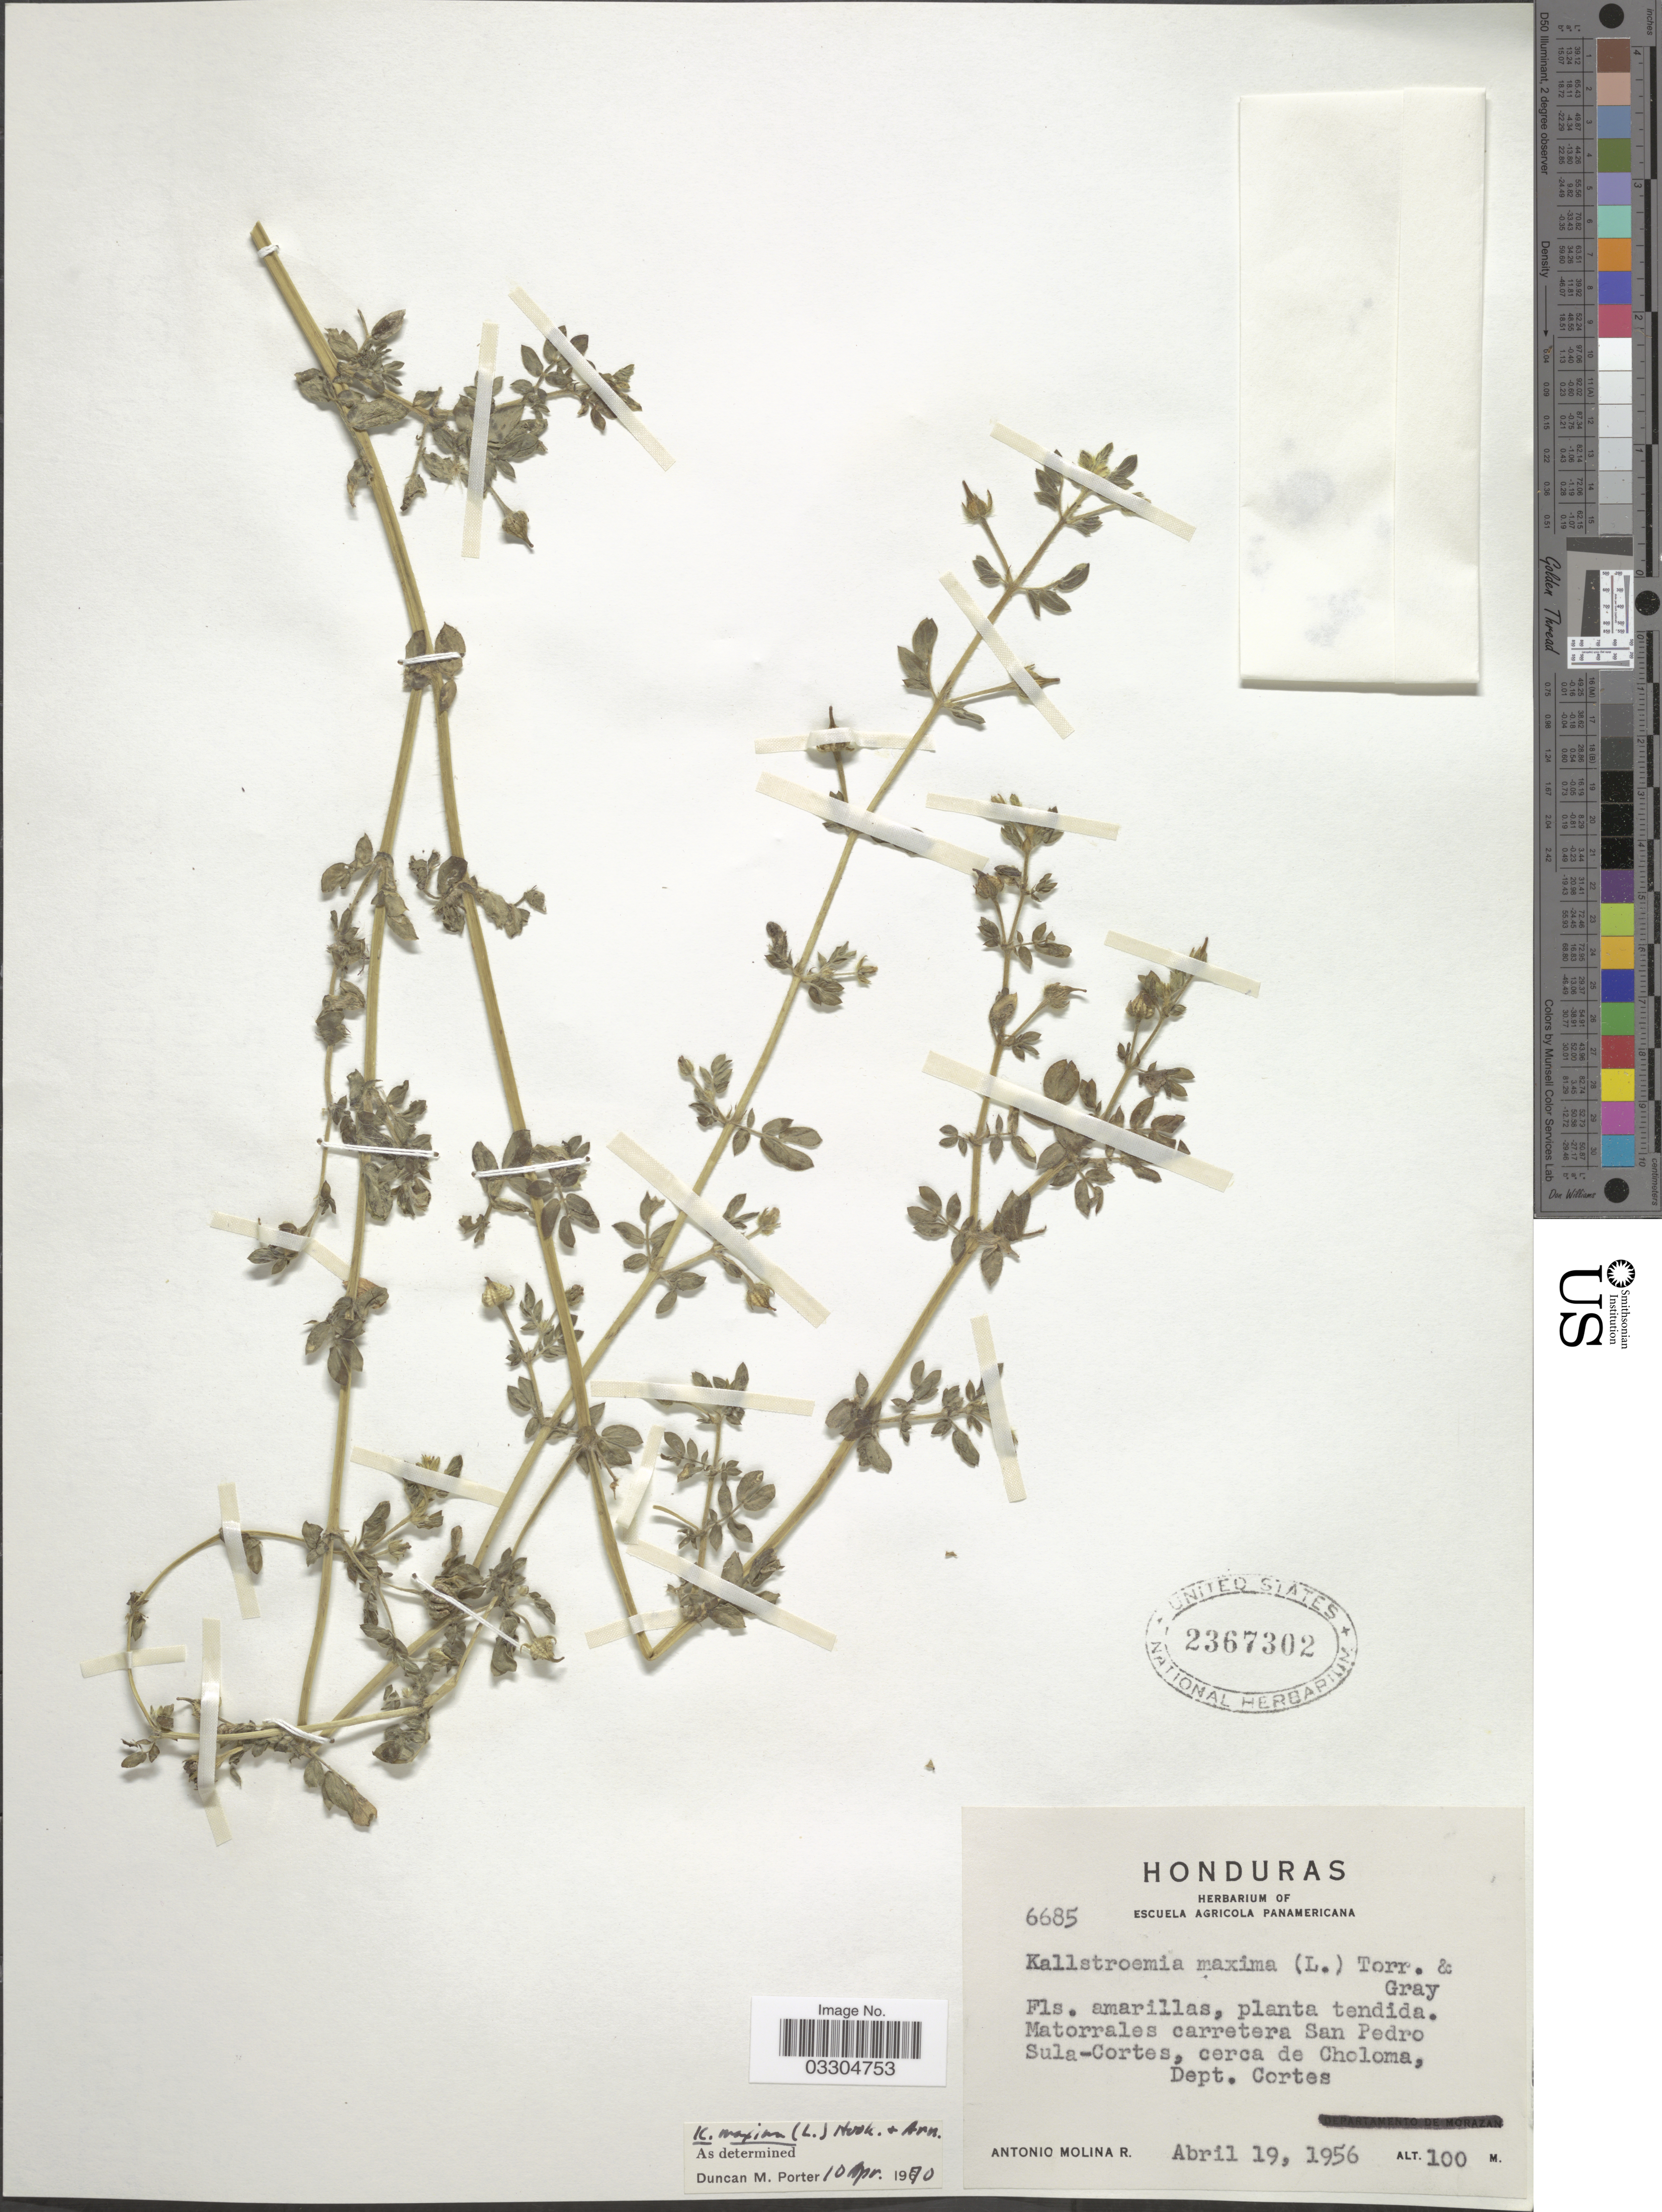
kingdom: Plantae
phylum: Tracheophyta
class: Magnoliopsida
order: Zygophyllales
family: Zygophyllaceae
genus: Kallstroemia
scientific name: Kallstroemia maxima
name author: (L.) Hook. & Arn.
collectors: A. Molina R.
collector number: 6685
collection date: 1956-04-19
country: Honduras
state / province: Cortés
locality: Matorrales carretera San Pedro Sula-Cortes, cerca de Choloma, Dept. Cortes.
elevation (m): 100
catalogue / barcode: US 2367302